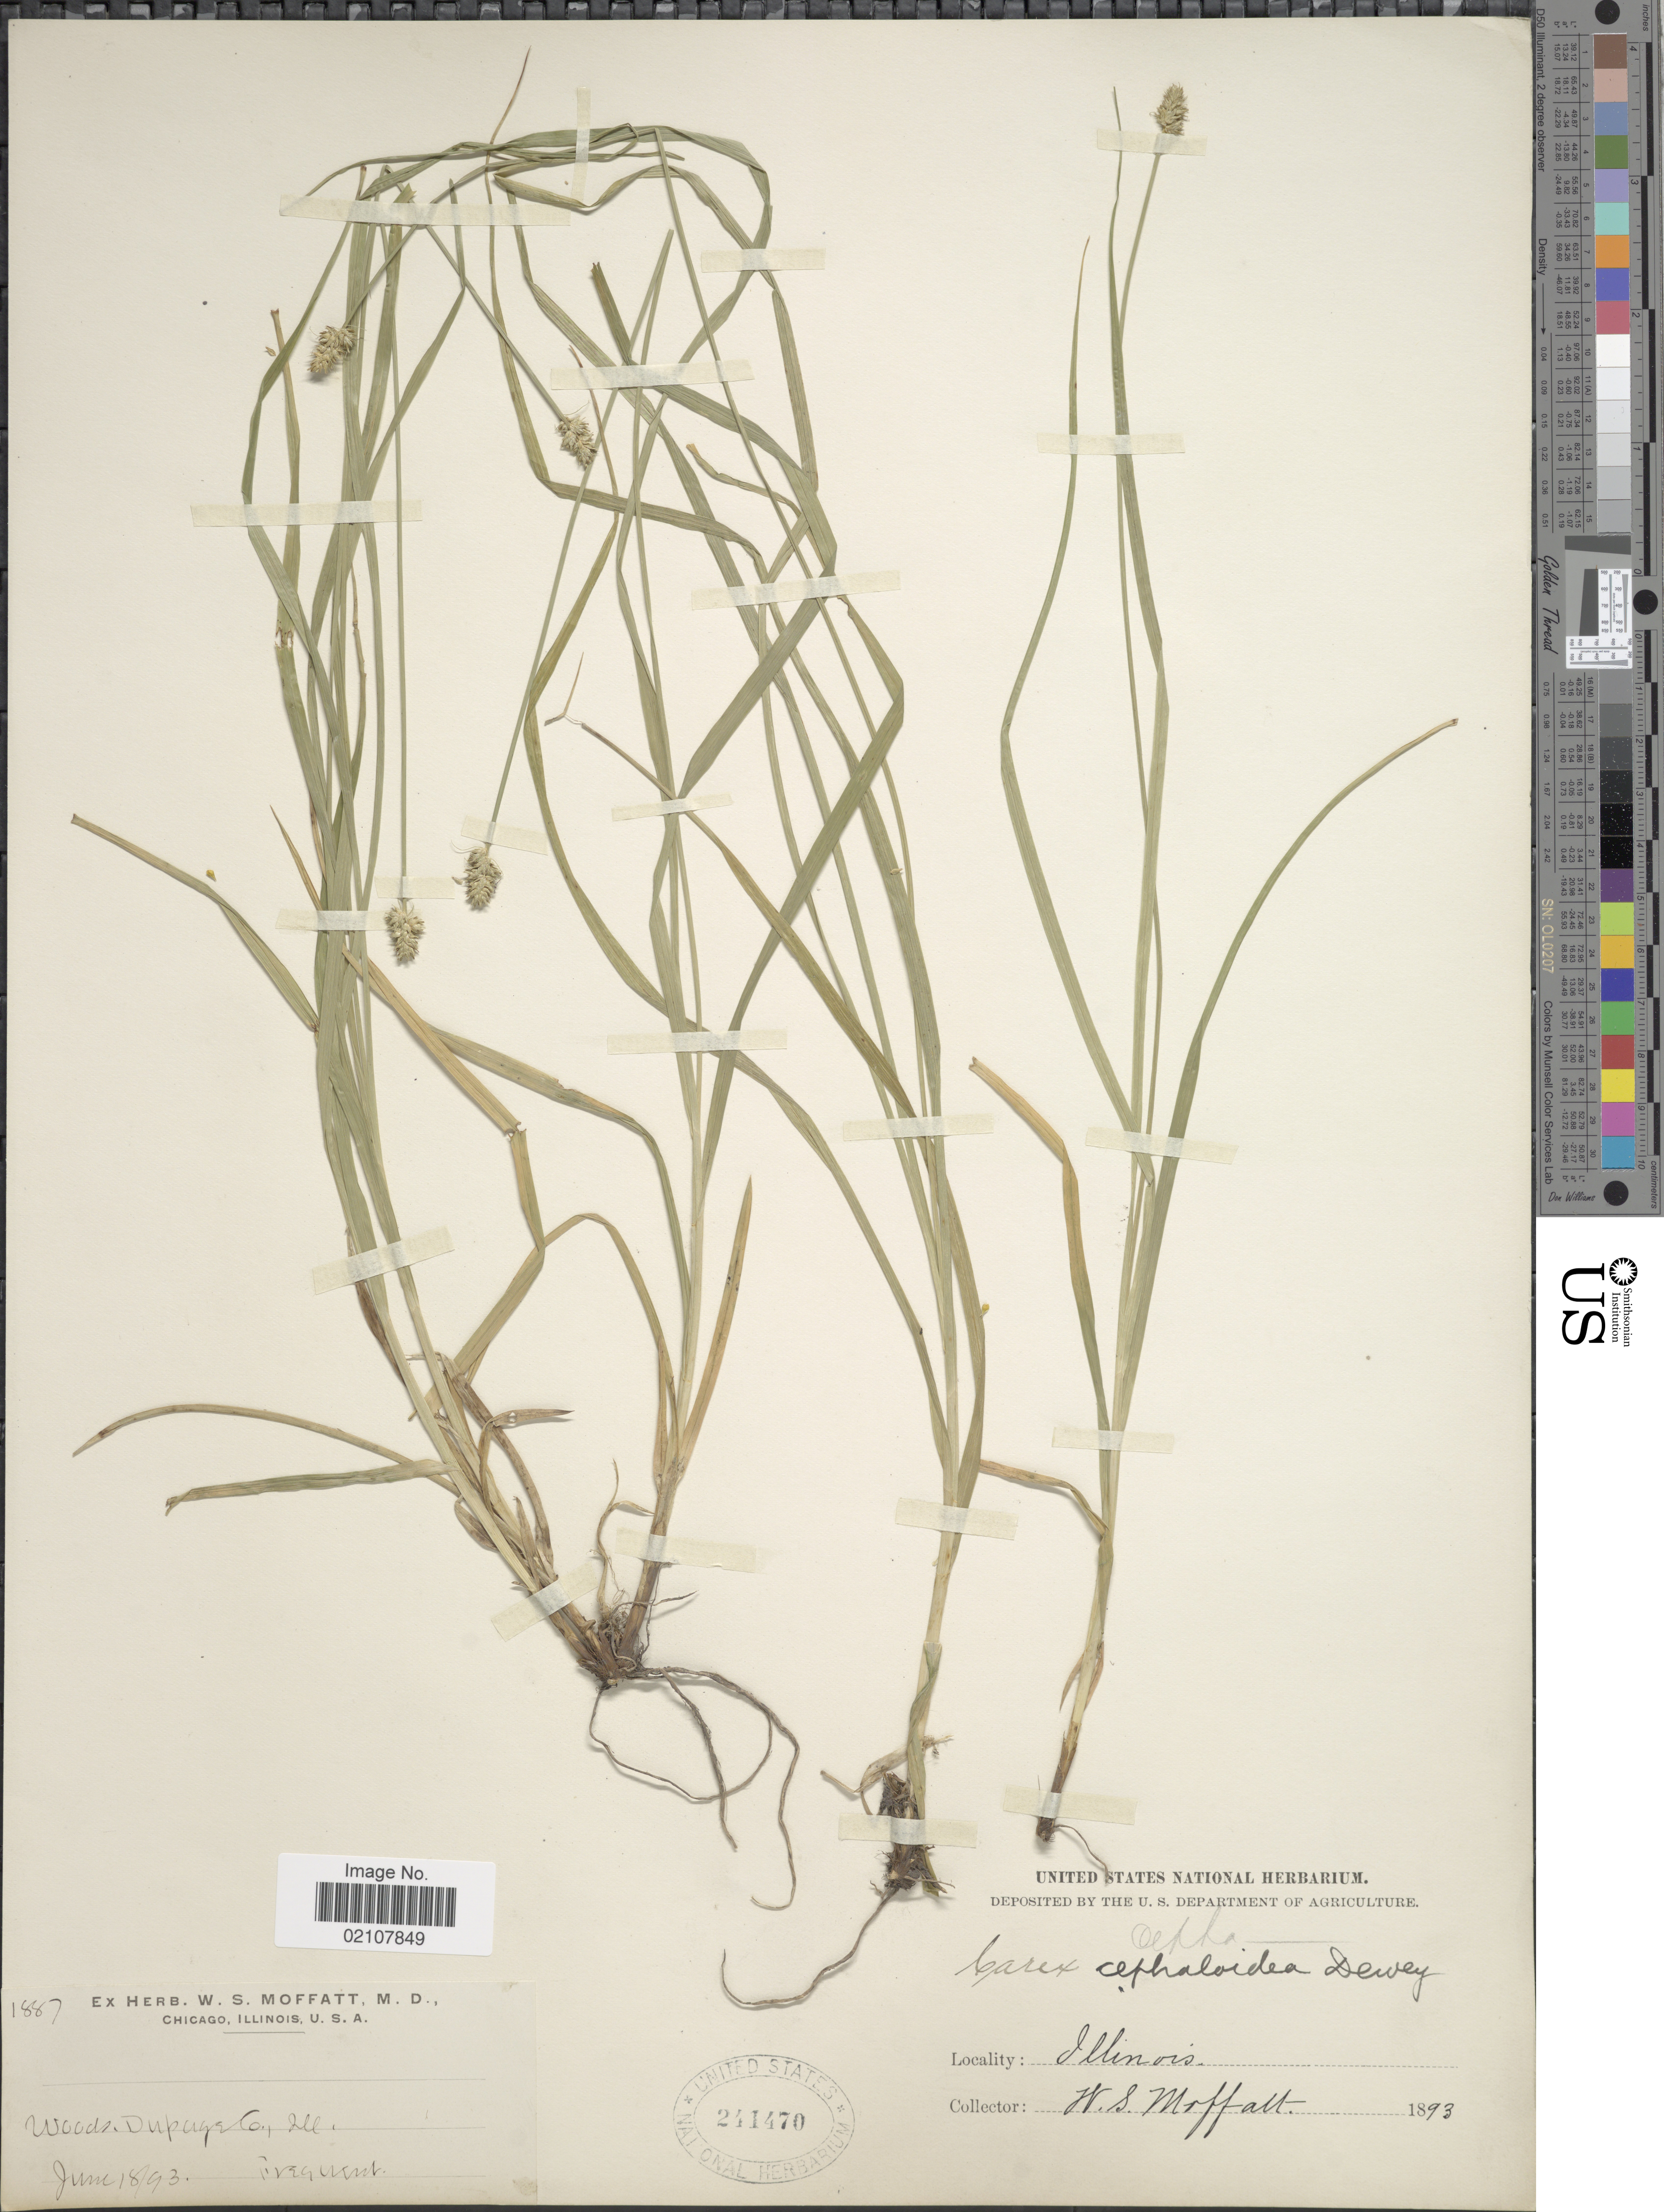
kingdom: Plantae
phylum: Tracheophyta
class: Liliopsida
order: Poales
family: Cyperaceae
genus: Carex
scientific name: Carex cephaloidea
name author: (Dewey) Dewey ex Boott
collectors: J. Moffatt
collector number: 1887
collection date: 1893-06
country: United States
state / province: Illinois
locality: Woods, Dupage Co,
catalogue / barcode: US 241470